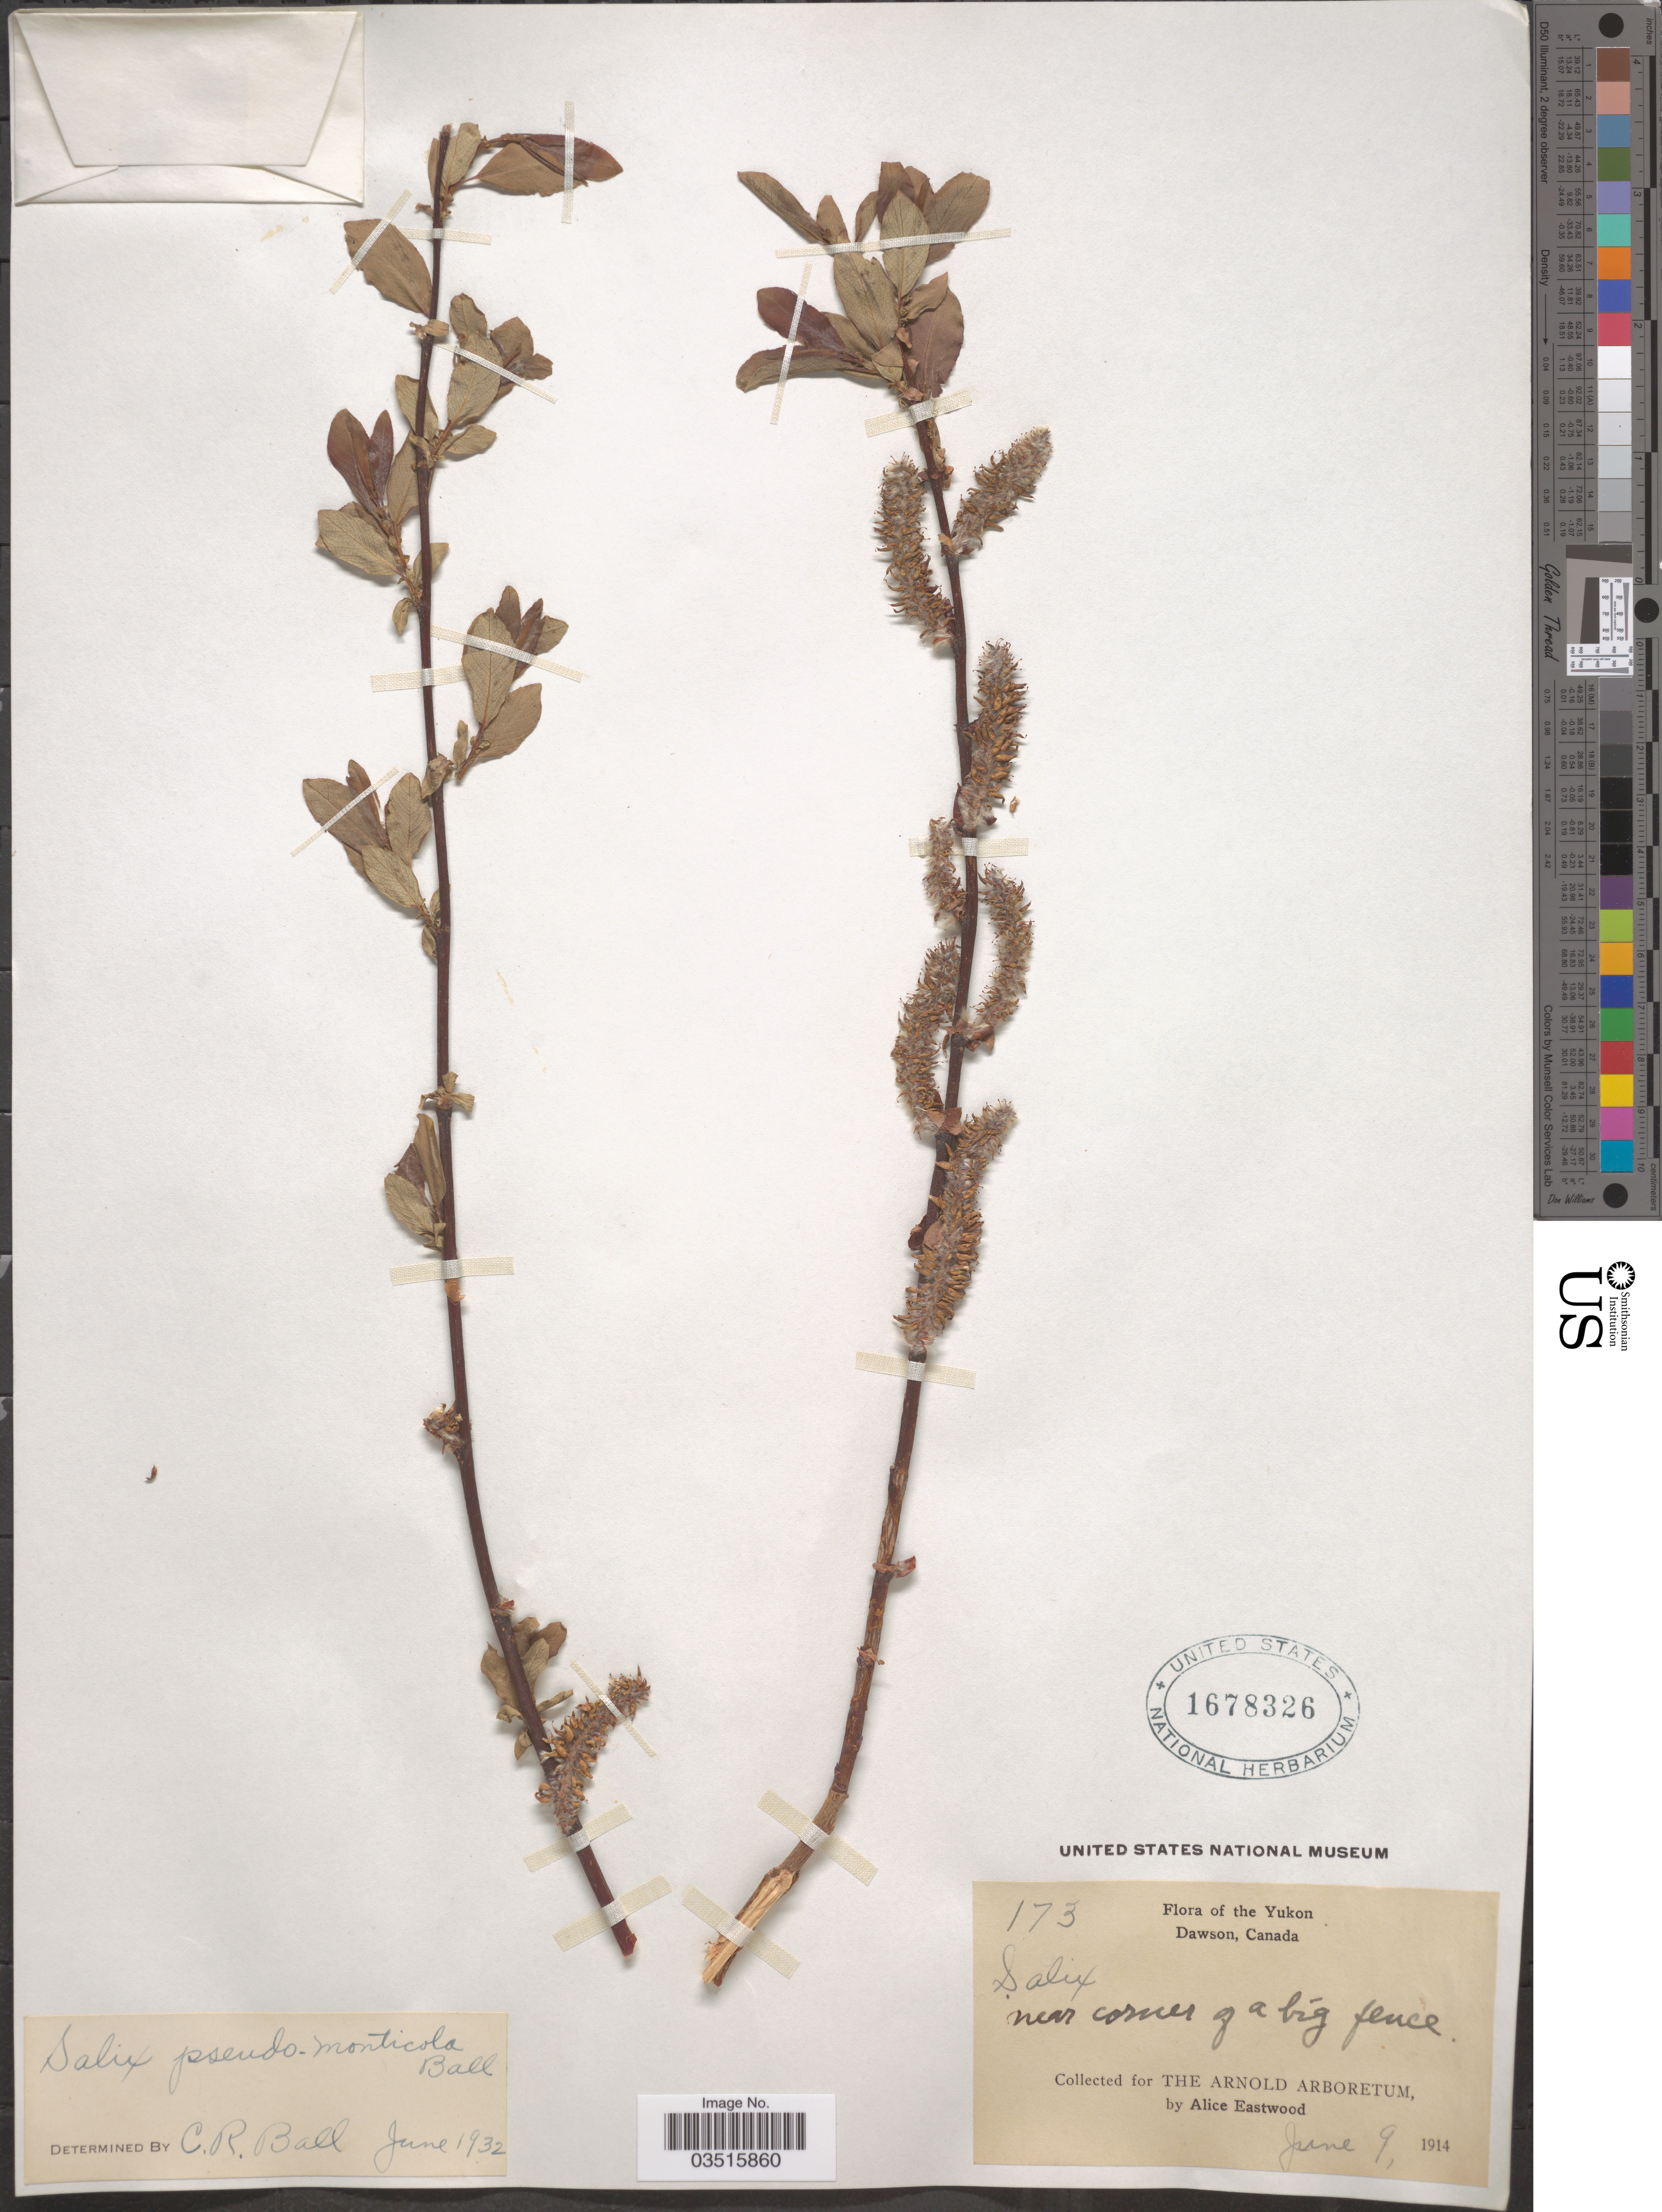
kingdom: Plantae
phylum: Tracheophyta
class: Magnoliopsida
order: Malpighiales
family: Salicaceae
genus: Salix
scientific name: Salix monticola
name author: Bebb.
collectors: A. Eastwood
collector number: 173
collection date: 1914-06-09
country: Canada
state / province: Yukon Territory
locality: The Yukon. Dawson. Near corner of a big fence.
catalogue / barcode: US 1678326